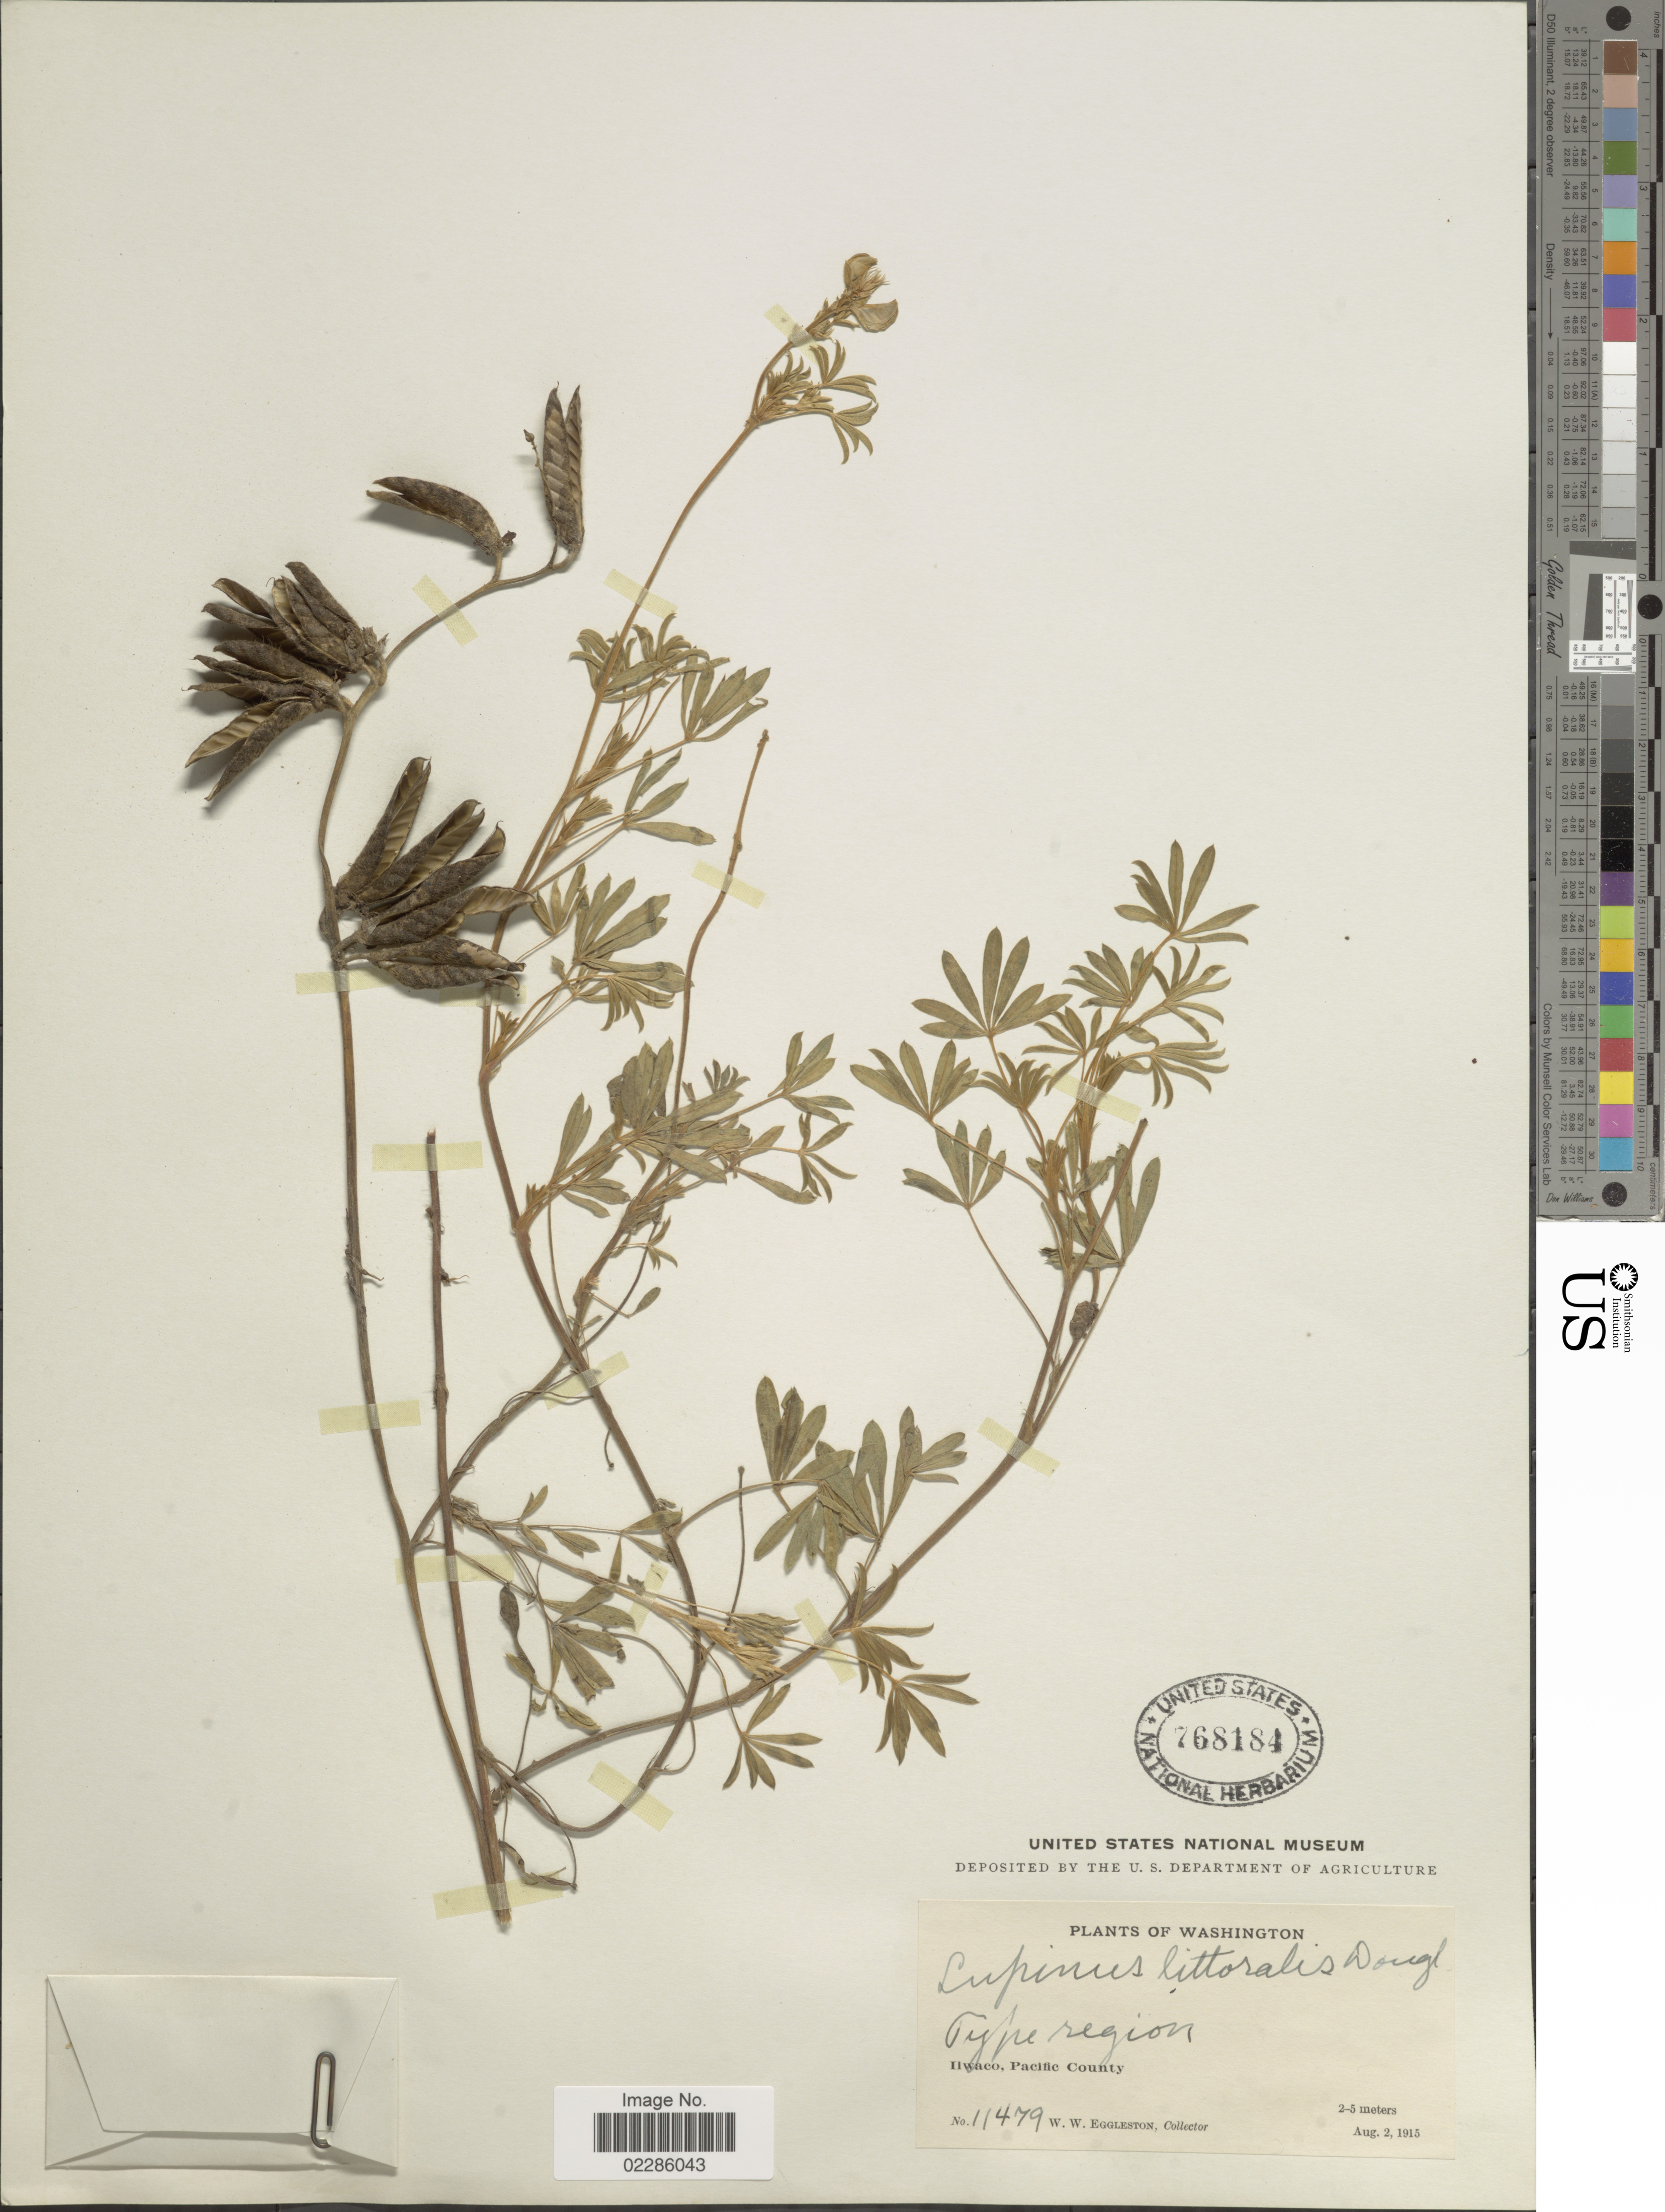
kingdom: Plantae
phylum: Tracheophyta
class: Magnoliopsida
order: Fabales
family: Fabaceae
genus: Lupinus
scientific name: Lupinus littoralis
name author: Douglas ex Lindl.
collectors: W. W. Eggleston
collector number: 11479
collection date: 1915-08-02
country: United States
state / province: Washington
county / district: Pacific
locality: Ilwaco, Pacific County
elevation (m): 2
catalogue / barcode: US 768184